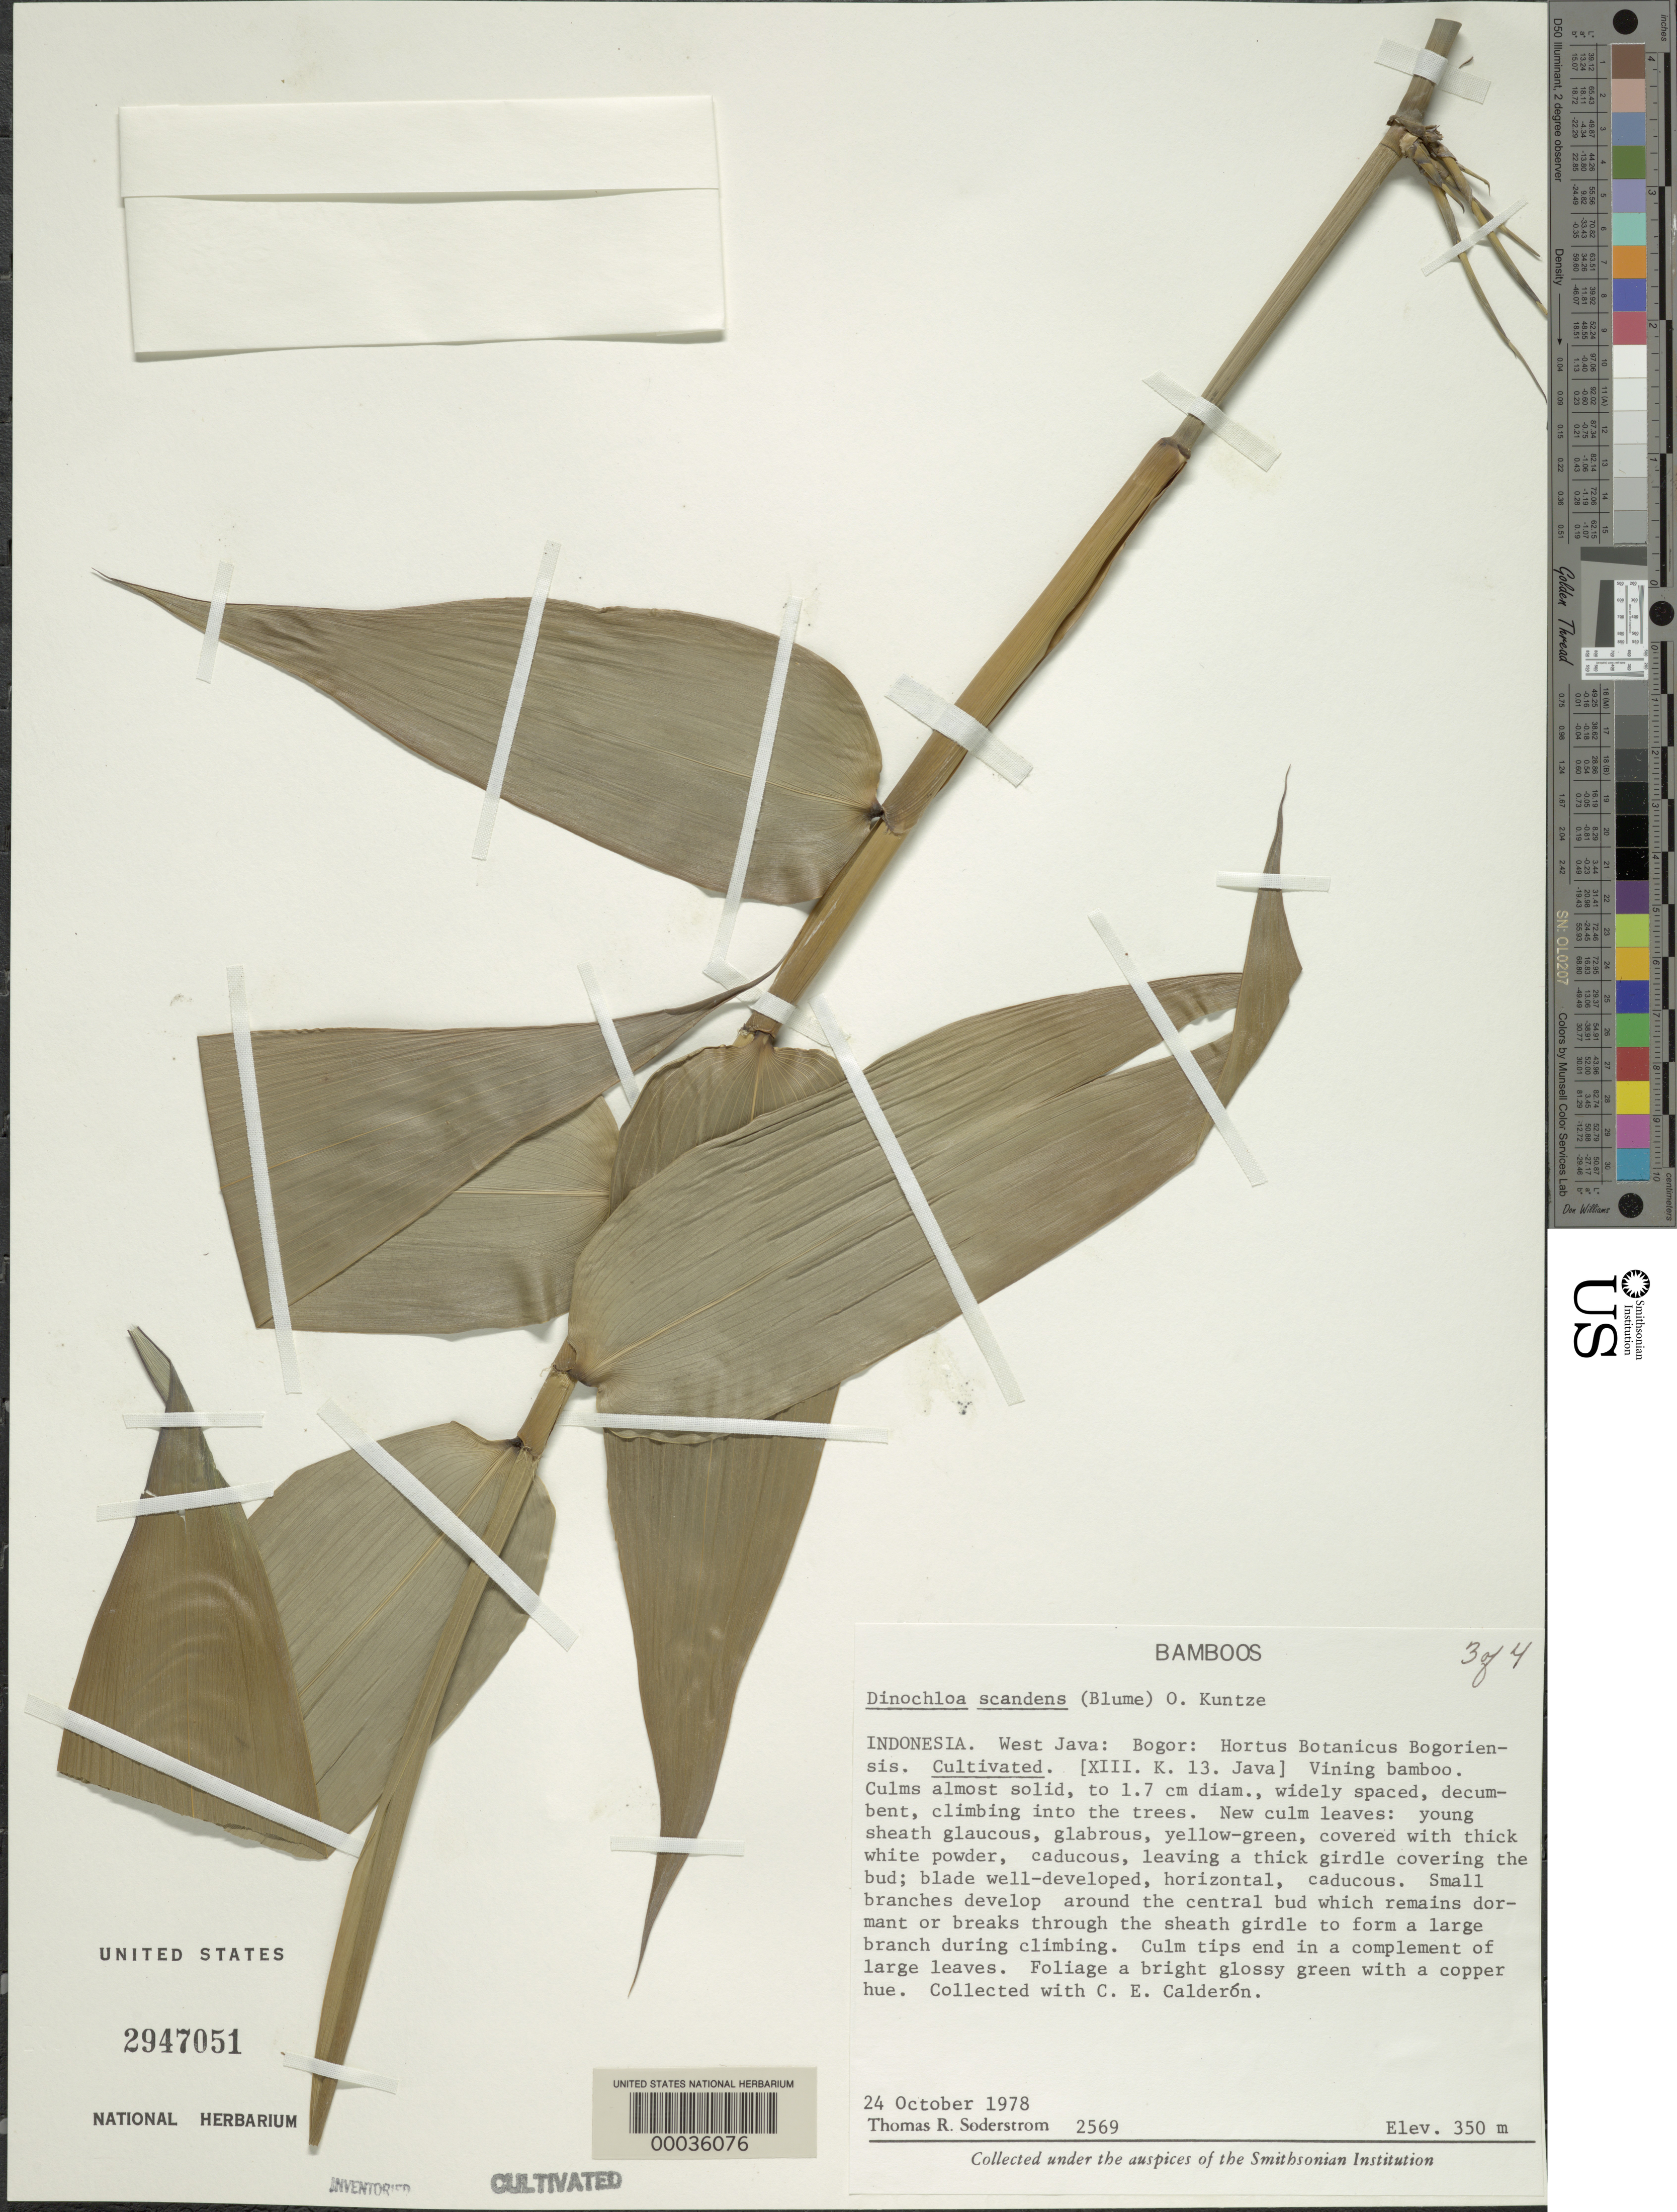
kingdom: Plantae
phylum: Tracheophyta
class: Liliopsida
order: Poales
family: Poaceae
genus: Dinochloa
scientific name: Dinochloa scandens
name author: (Blume ex Nees) Kuntze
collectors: T. R. Soderstrom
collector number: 2569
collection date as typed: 24 Oct 1978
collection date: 1978-10-24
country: Indonesia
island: Java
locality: Bogor, hortus botanicus bogoriensis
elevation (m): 350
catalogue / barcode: US 2947051